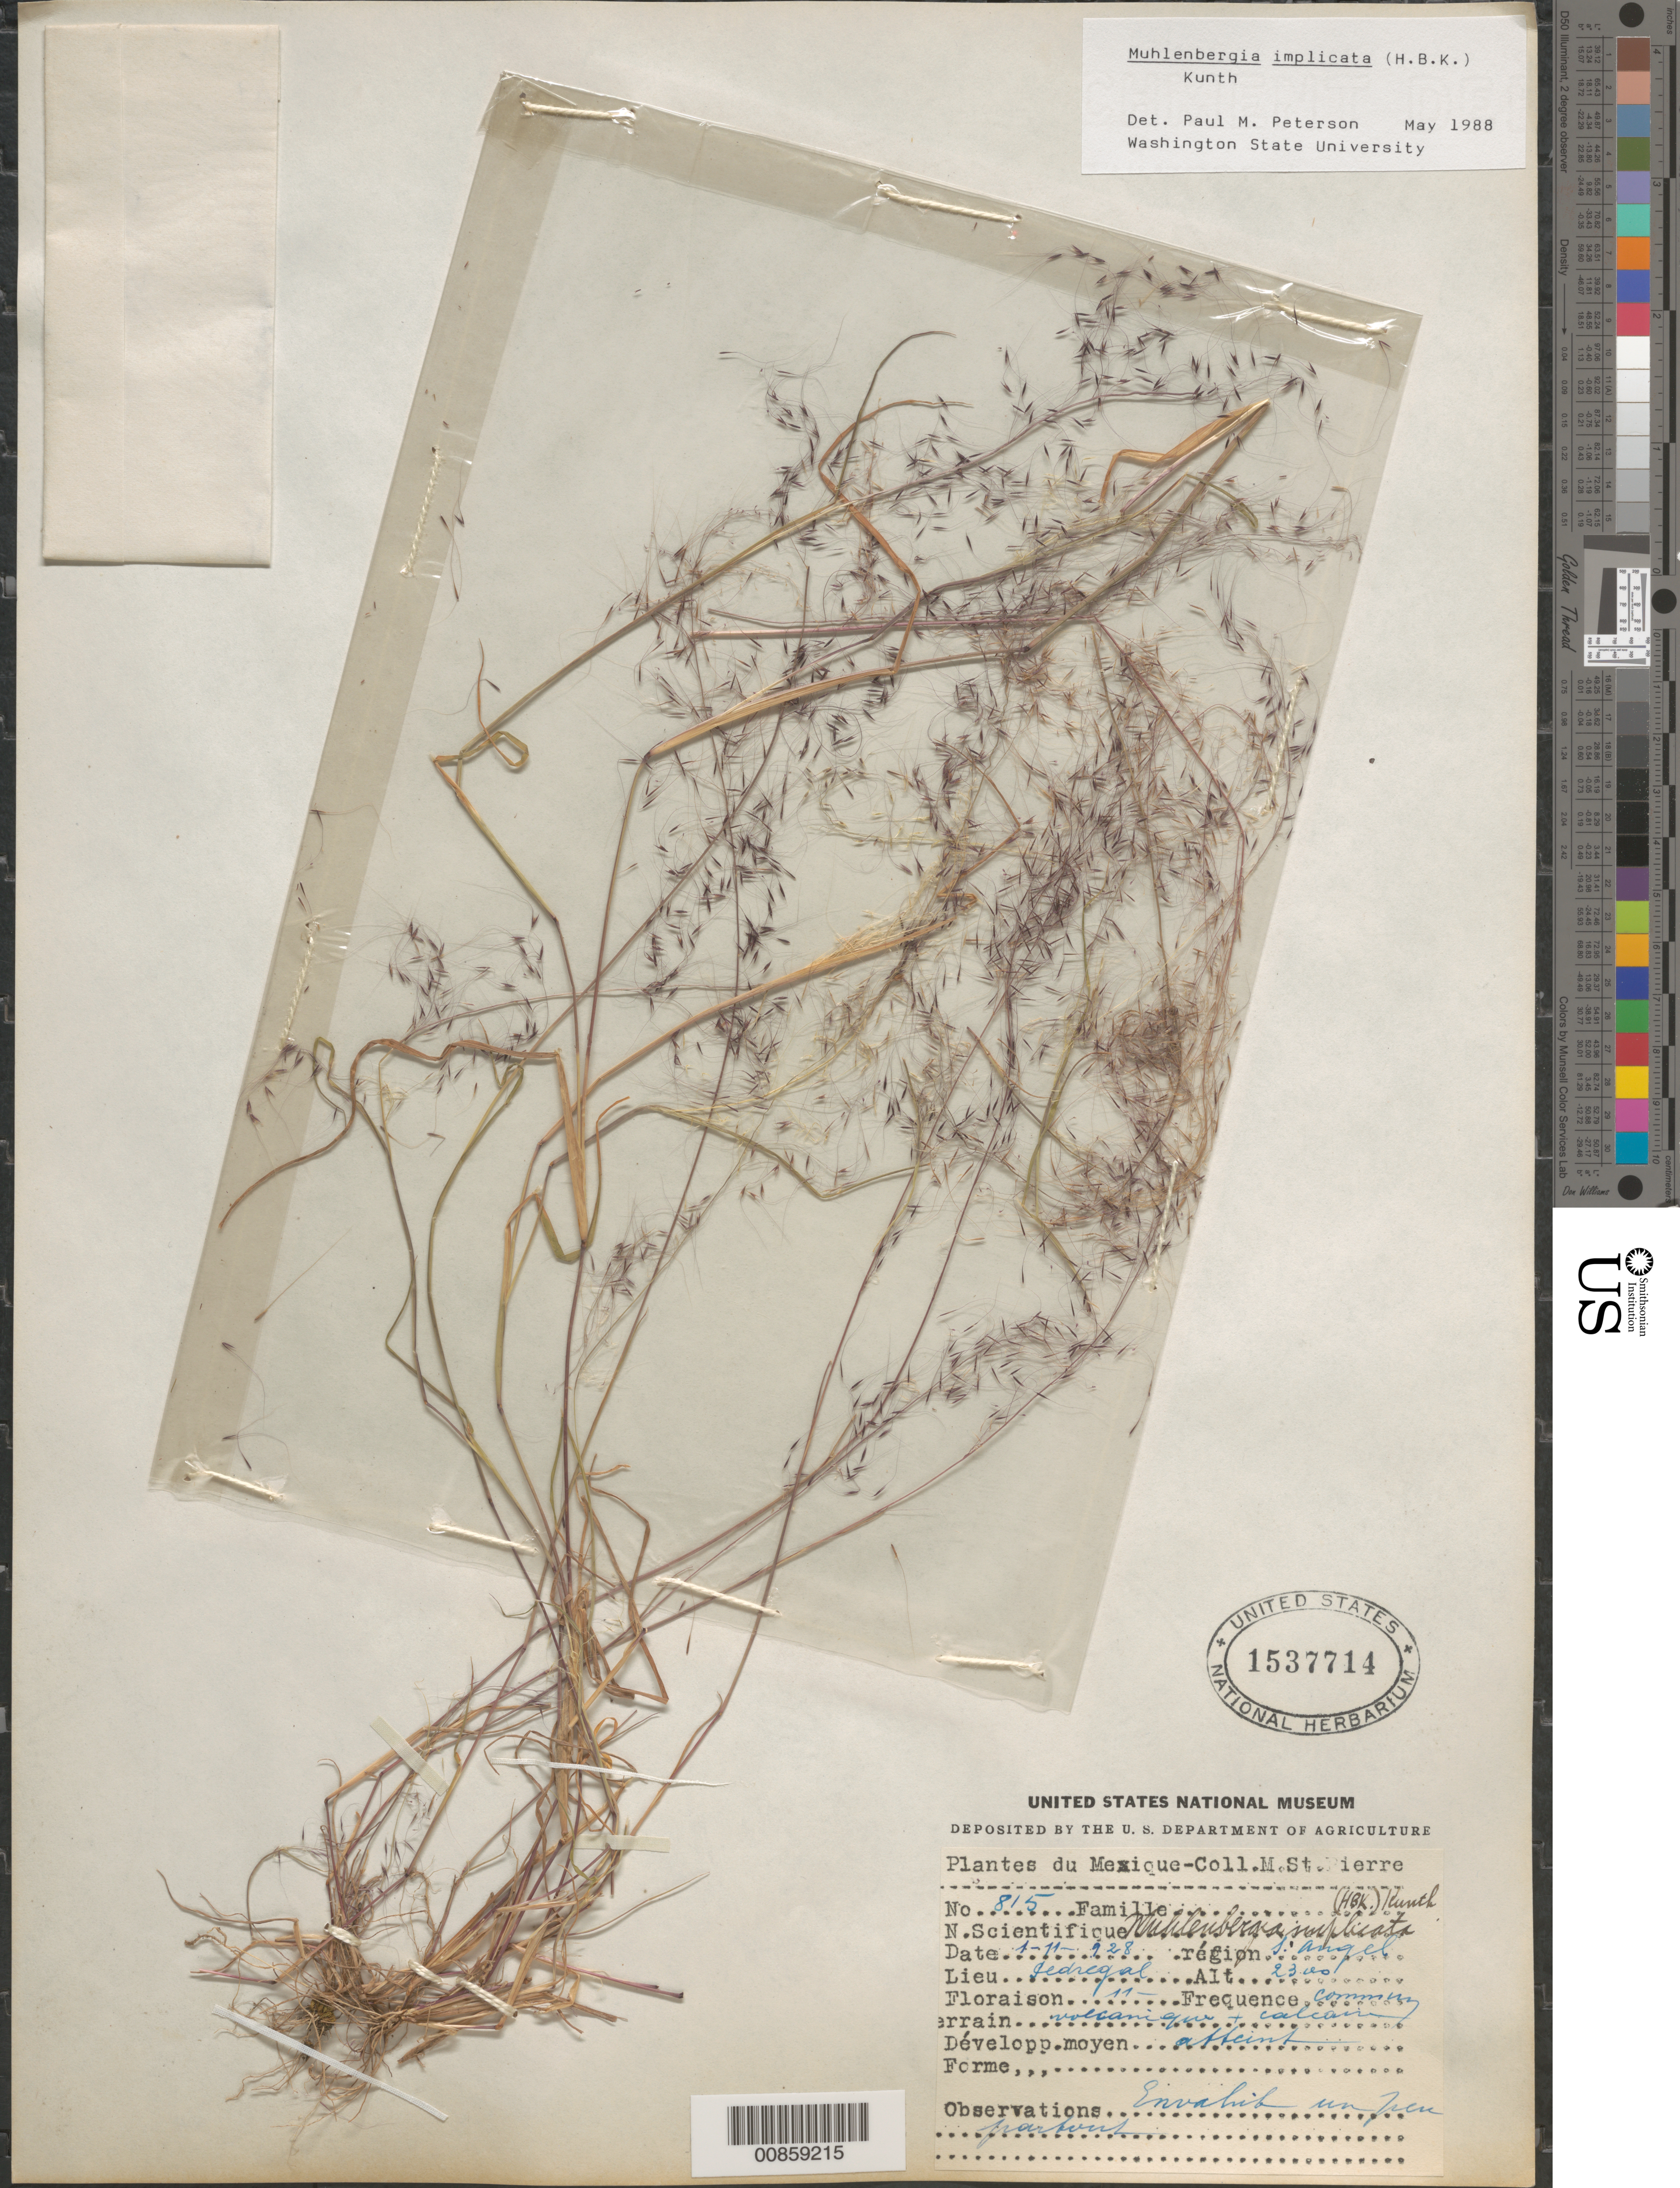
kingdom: Plantae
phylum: Tracheophyta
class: Liliopsida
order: Poales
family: Poaceae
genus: Muhlenbergia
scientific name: Muhlenbergia implicata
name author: (Kunth) Trin.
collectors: M. Saint-Pierre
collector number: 815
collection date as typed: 01 Nov 1928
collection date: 1928-11-01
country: Mexico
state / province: Distrito Federal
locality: San Angel, D.F.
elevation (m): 2300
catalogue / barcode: US 1537714